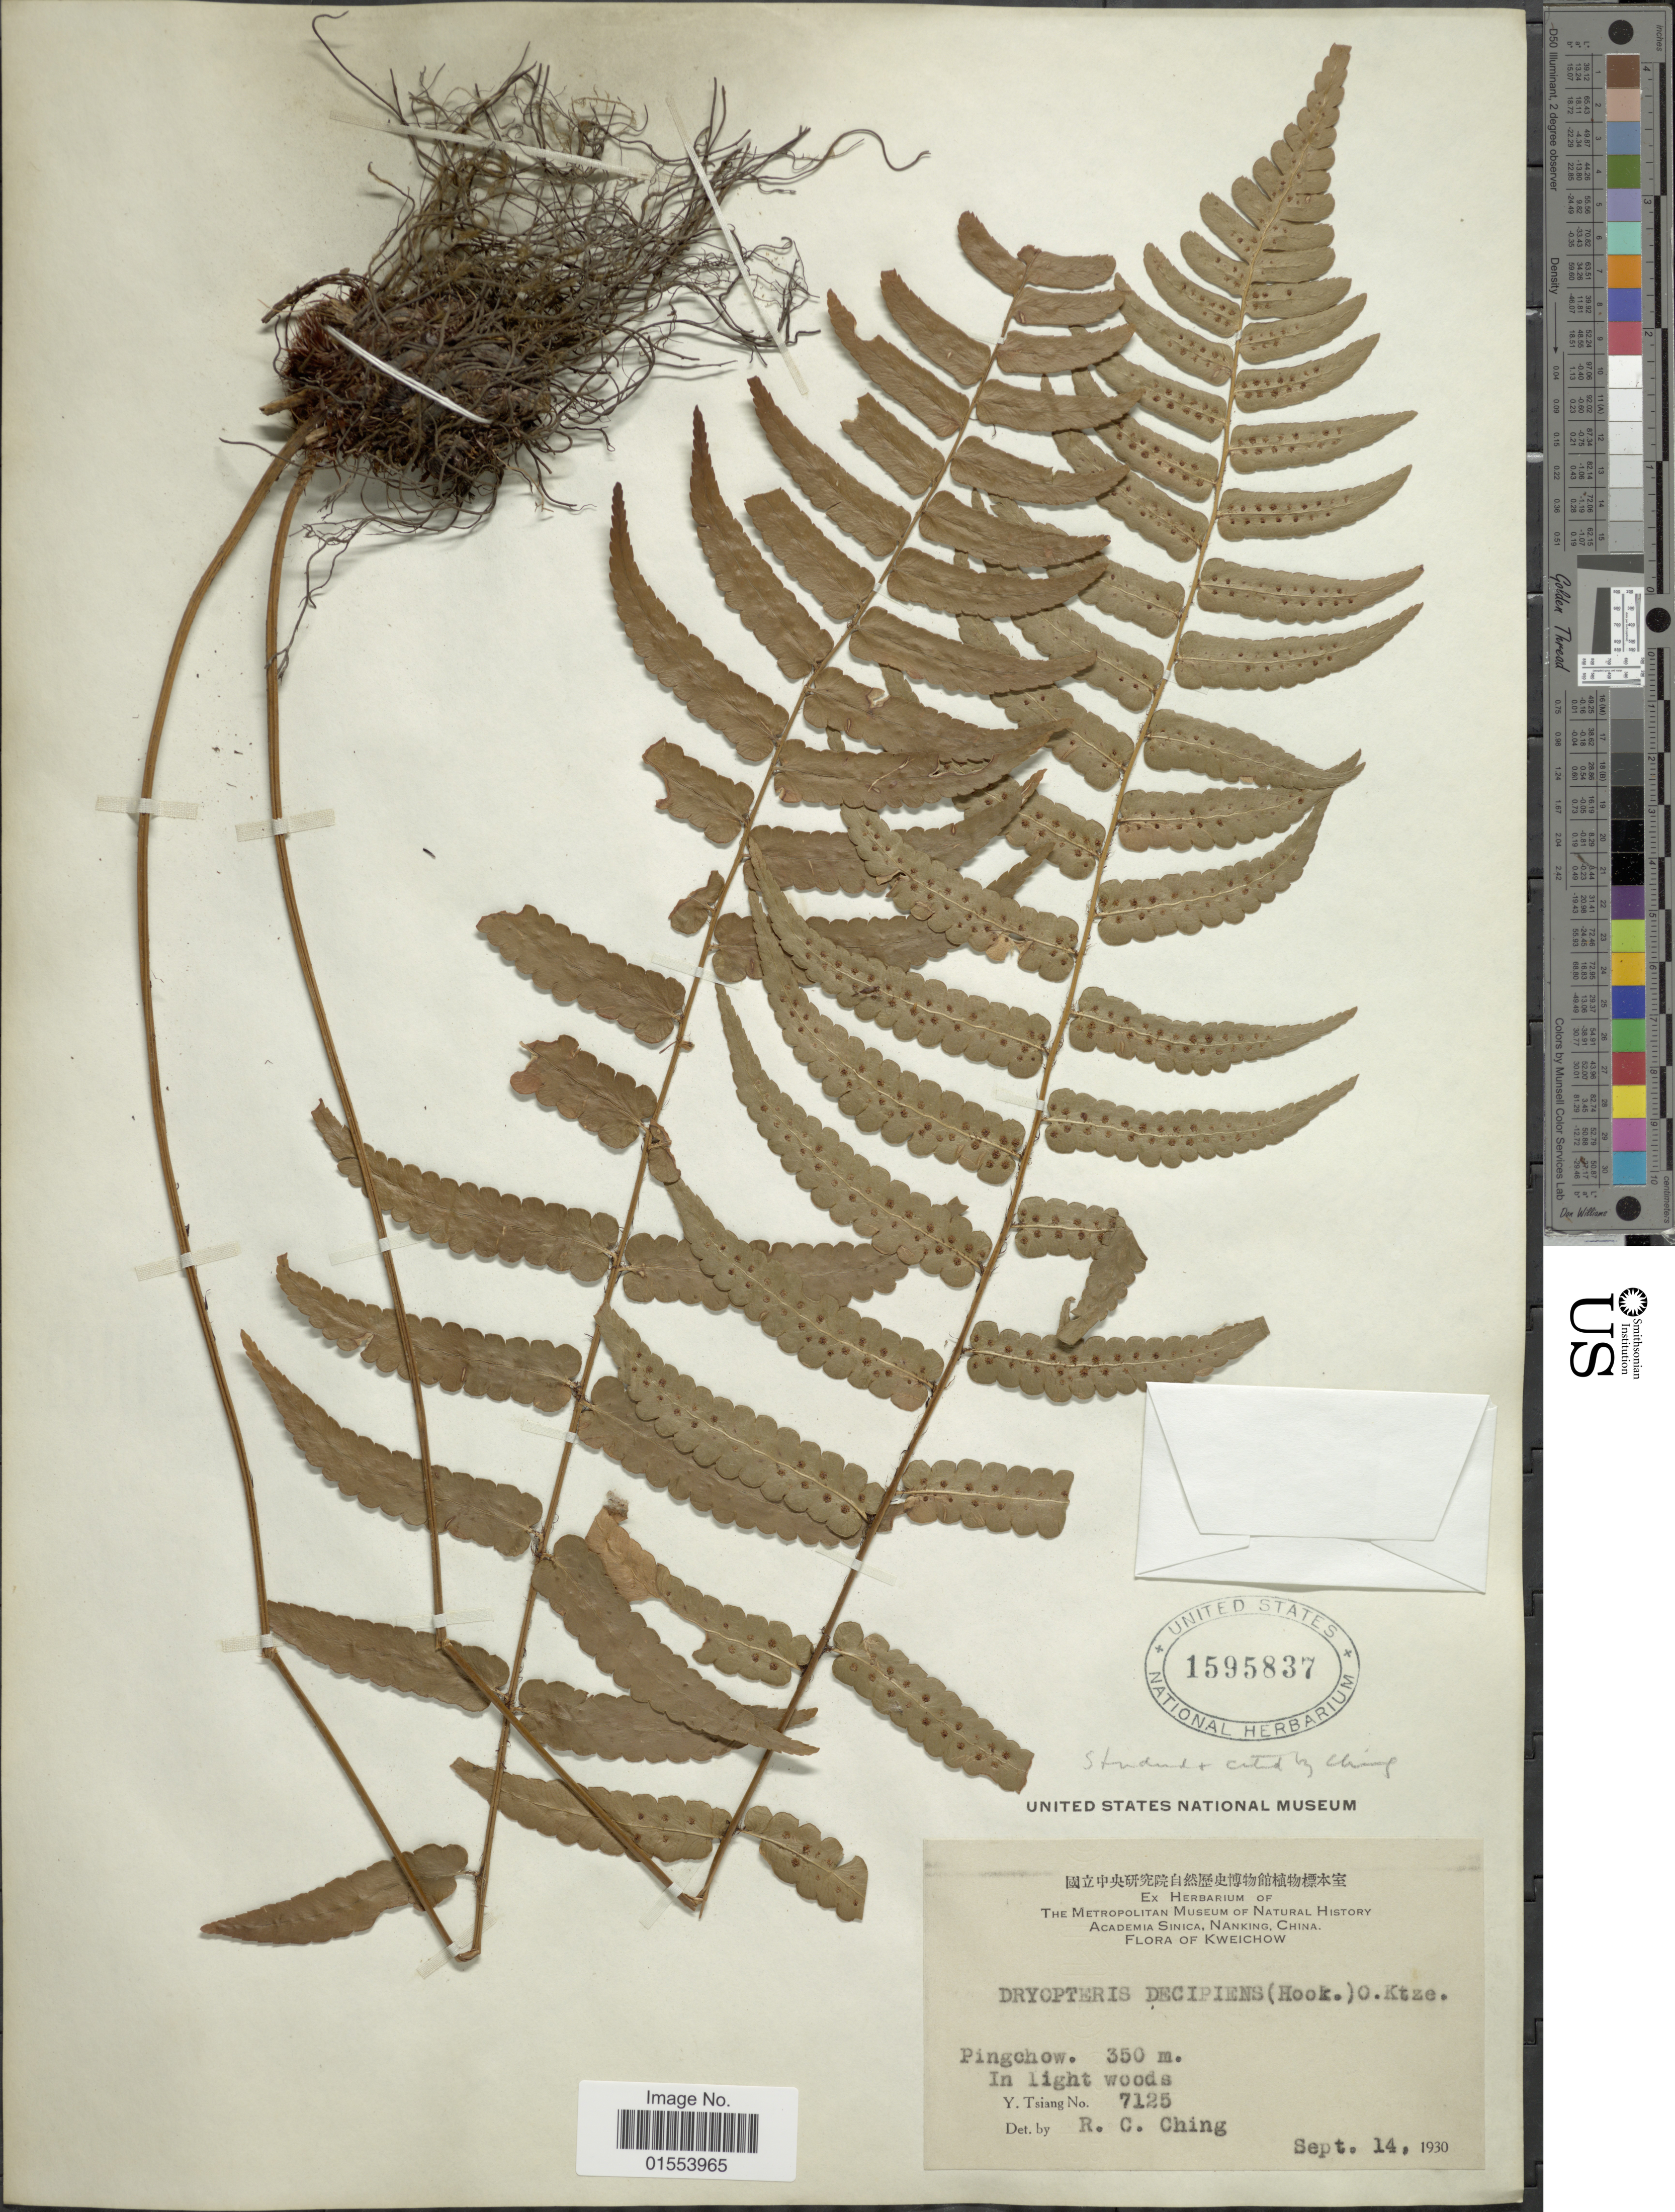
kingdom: Plantae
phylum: Tracheophyta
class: Polypodiopsida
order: Polypodiales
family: Dryopteridaceae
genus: Dryopteris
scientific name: Dryopteris decipiens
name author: (Hook.) Kuntze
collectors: Y. Tsiang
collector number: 7125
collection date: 1930-09-14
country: China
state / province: Guizhou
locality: Kweichow, Pingchow.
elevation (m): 350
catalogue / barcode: US 1595837